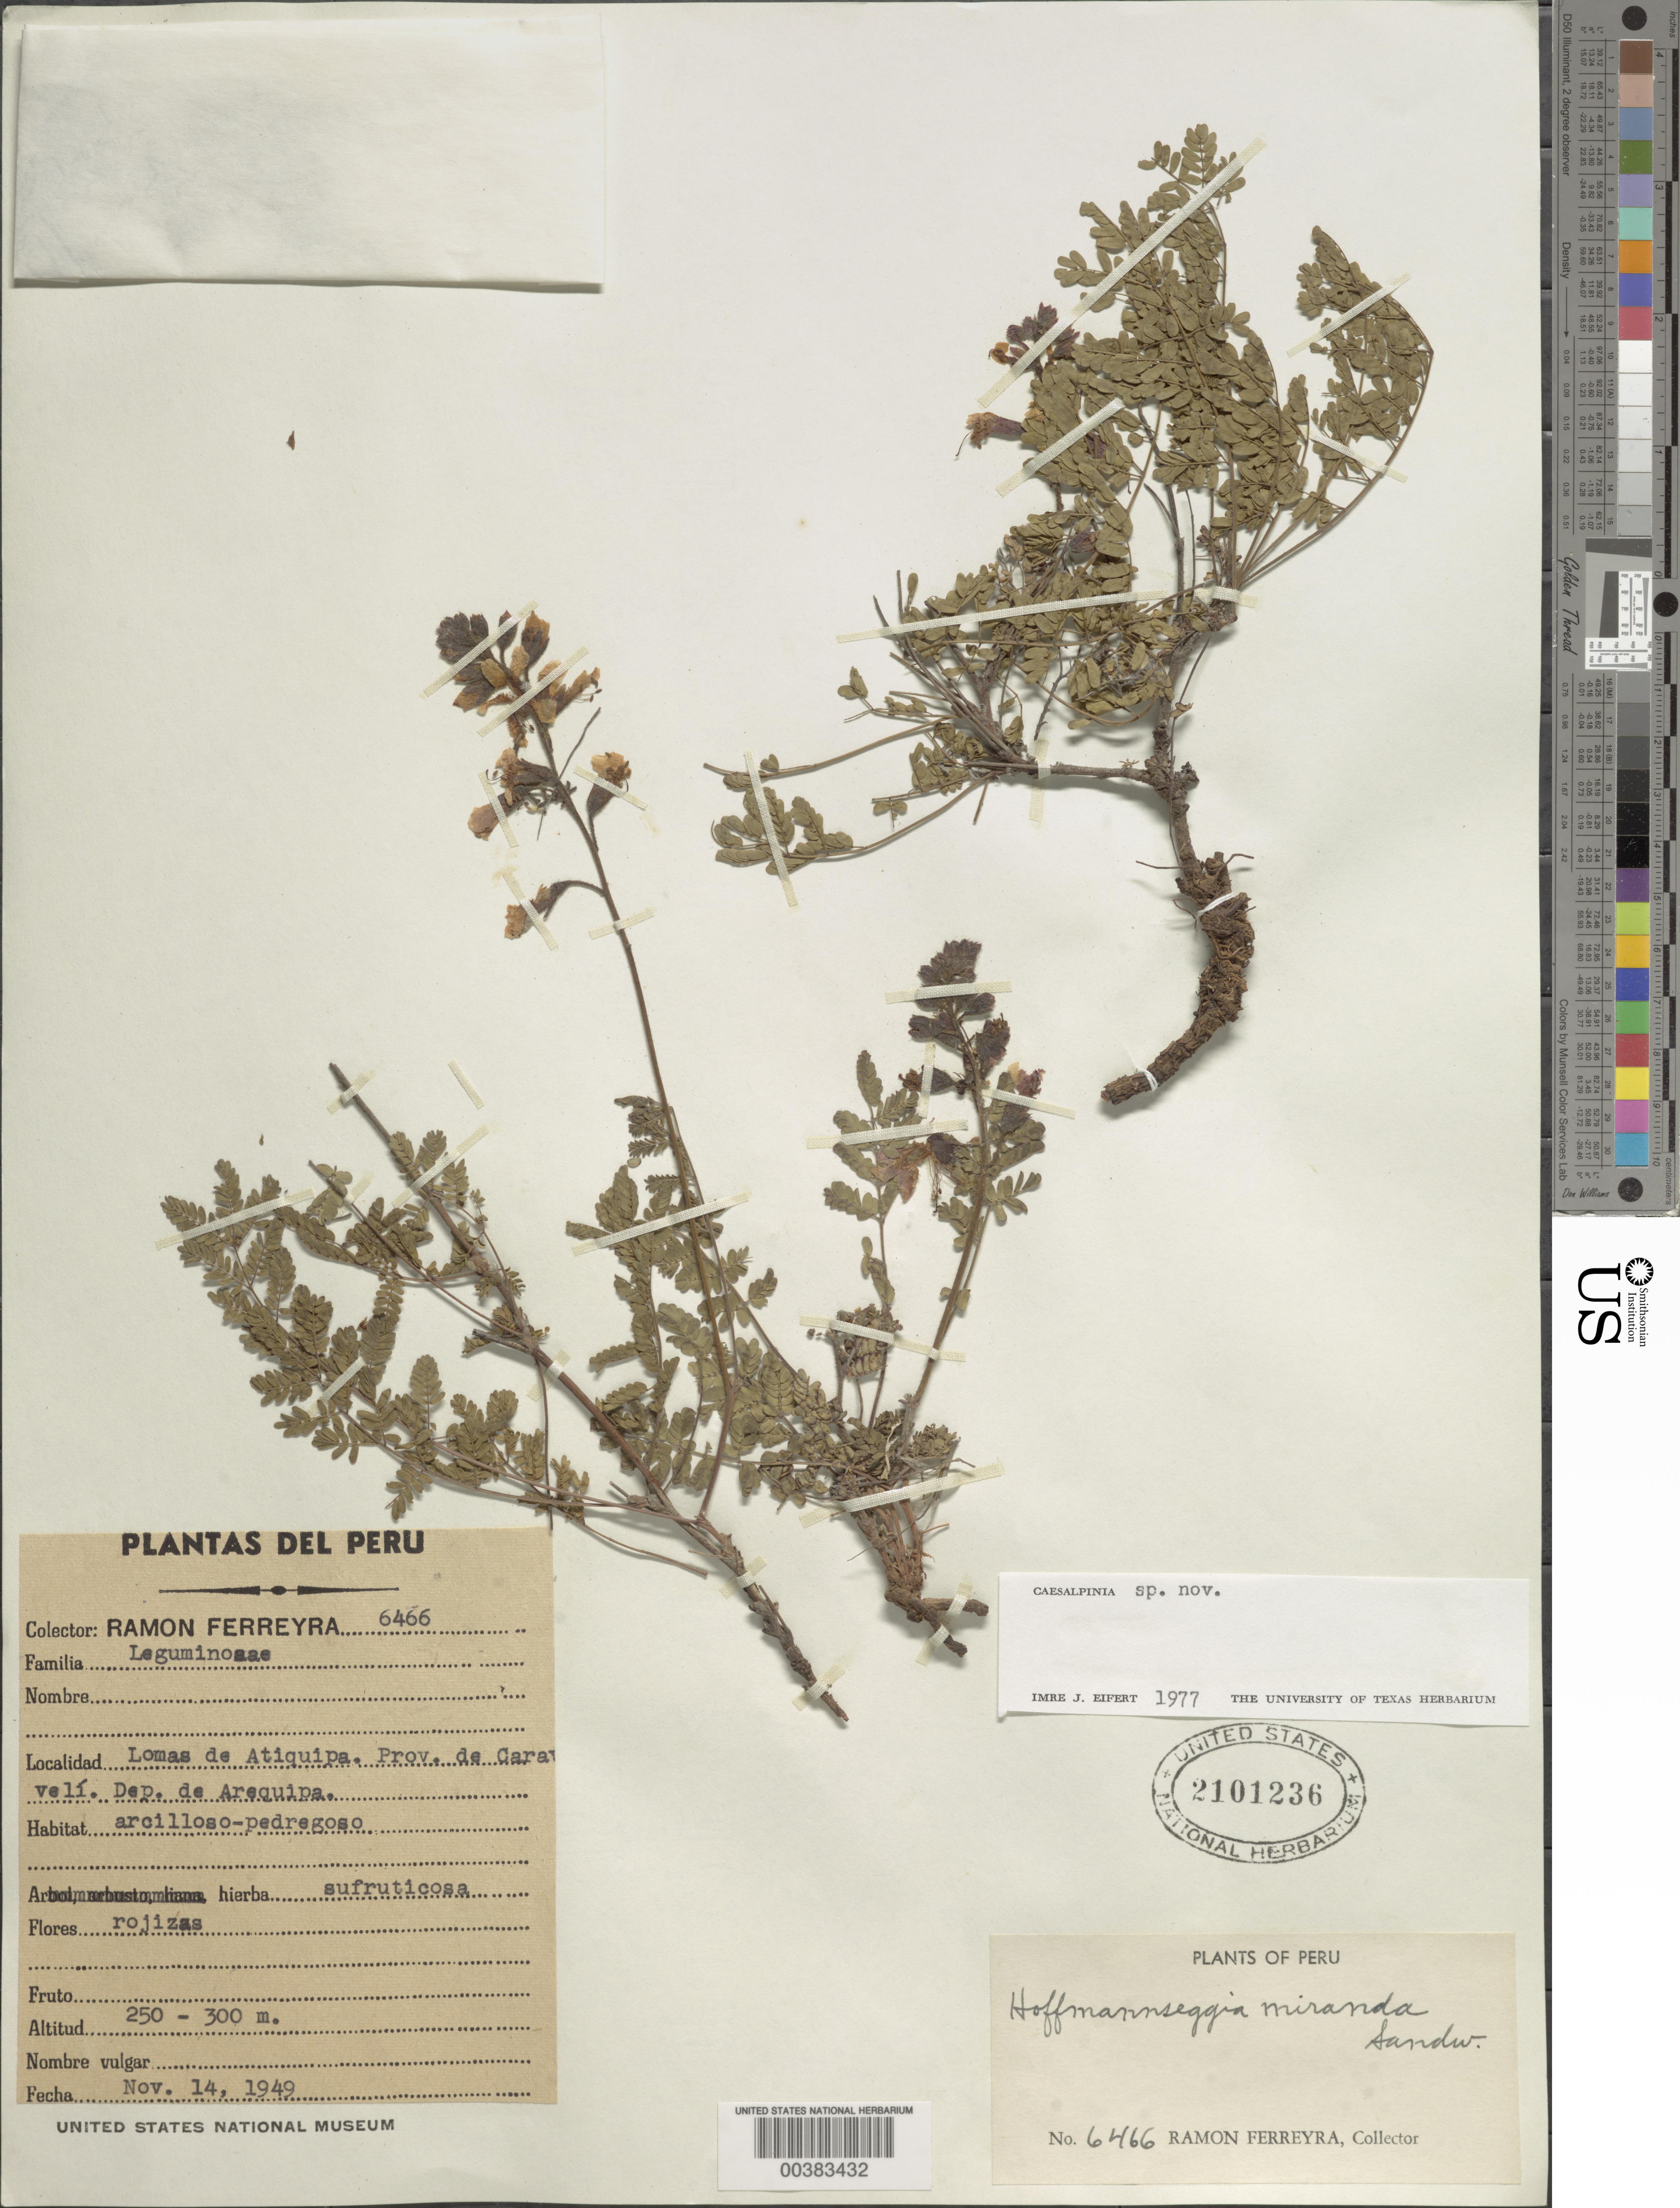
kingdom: Plantae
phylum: Tracheophyta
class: Magnoliopsida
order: Fabales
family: Fabaceae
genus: Caesalpinia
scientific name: Caesalpinia sp.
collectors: R. A. Ferreyra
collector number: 6466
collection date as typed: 14 Nov 1949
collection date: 1949-11-14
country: Peru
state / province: Arequipa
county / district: Caravelí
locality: lomas de Atiquipa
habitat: Arcilloso-pedregoso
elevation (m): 250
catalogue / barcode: US 2101236